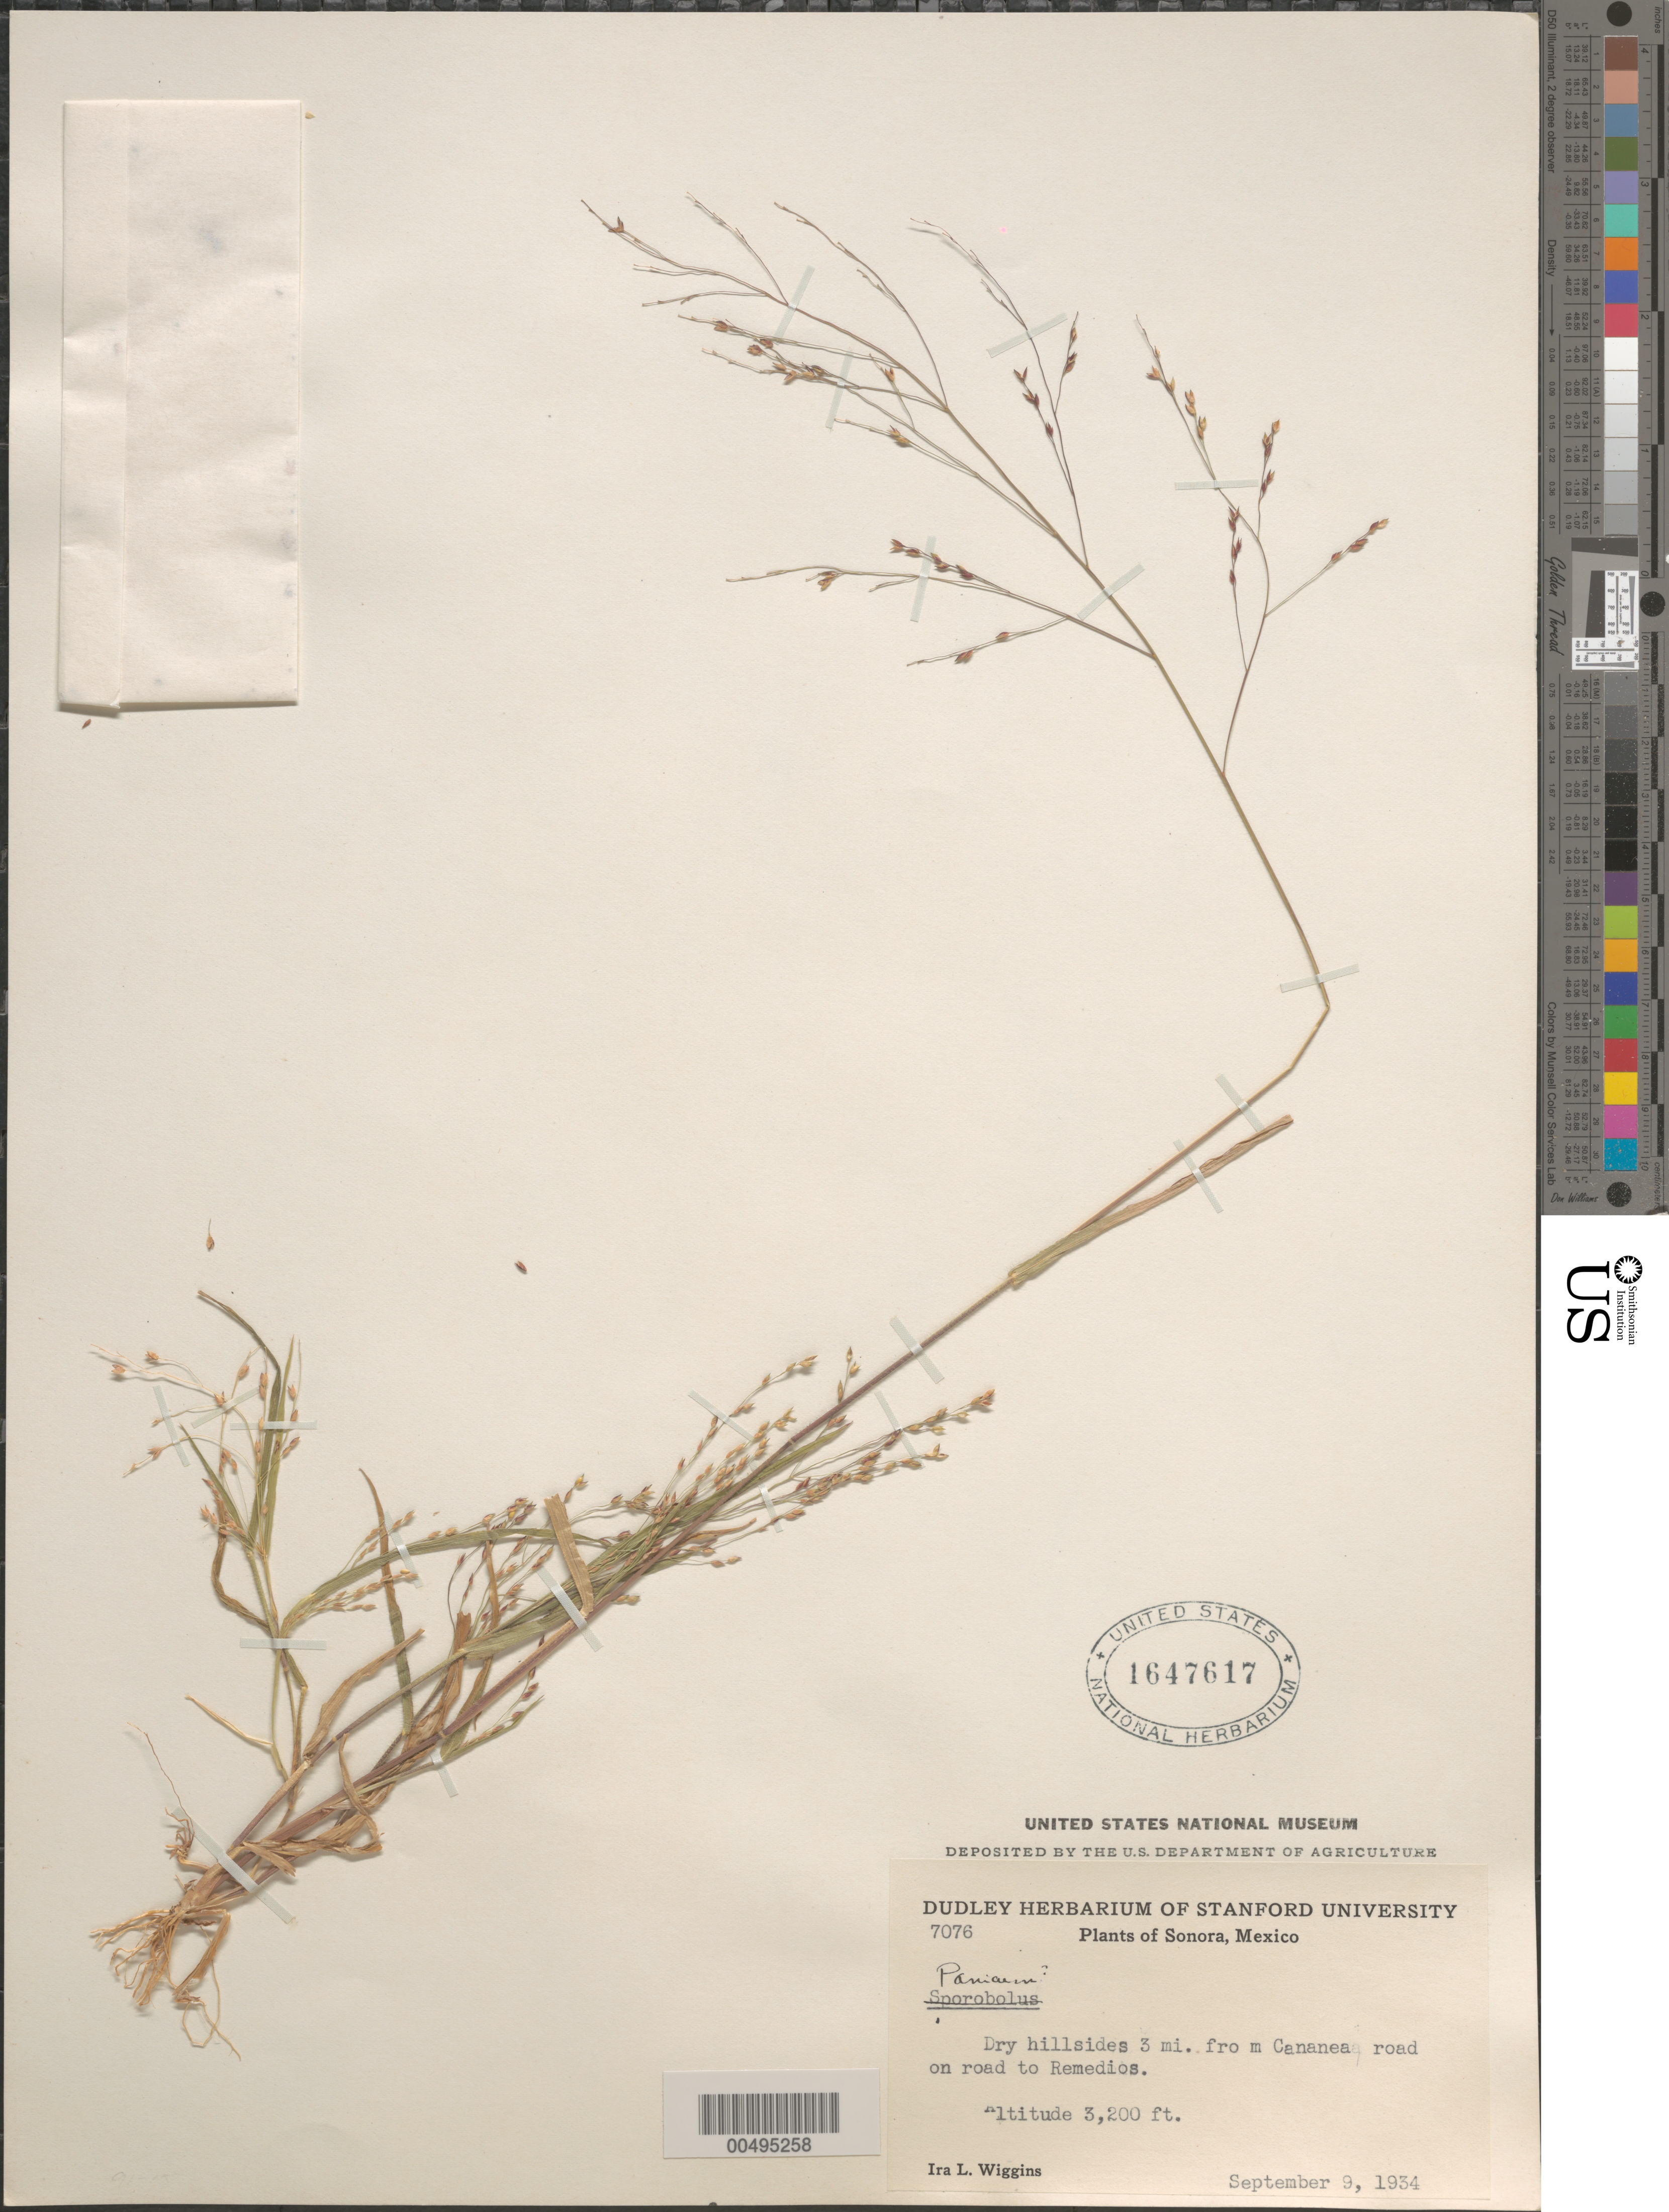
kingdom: Plantae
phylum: Tracheophyta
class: Liliopsida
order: Poales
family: Poaceae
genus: Panicum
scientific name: Panicum hirticaule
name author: J. Presl in C. Presl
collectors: I. L. Wiggins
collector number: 7076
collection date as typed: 9 Sep 1934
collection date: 1934-09-09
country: Mexico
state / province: Sonora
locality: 3 mi from Cananea Rd on road to Remedios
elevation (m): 975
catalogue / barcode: US 1647617